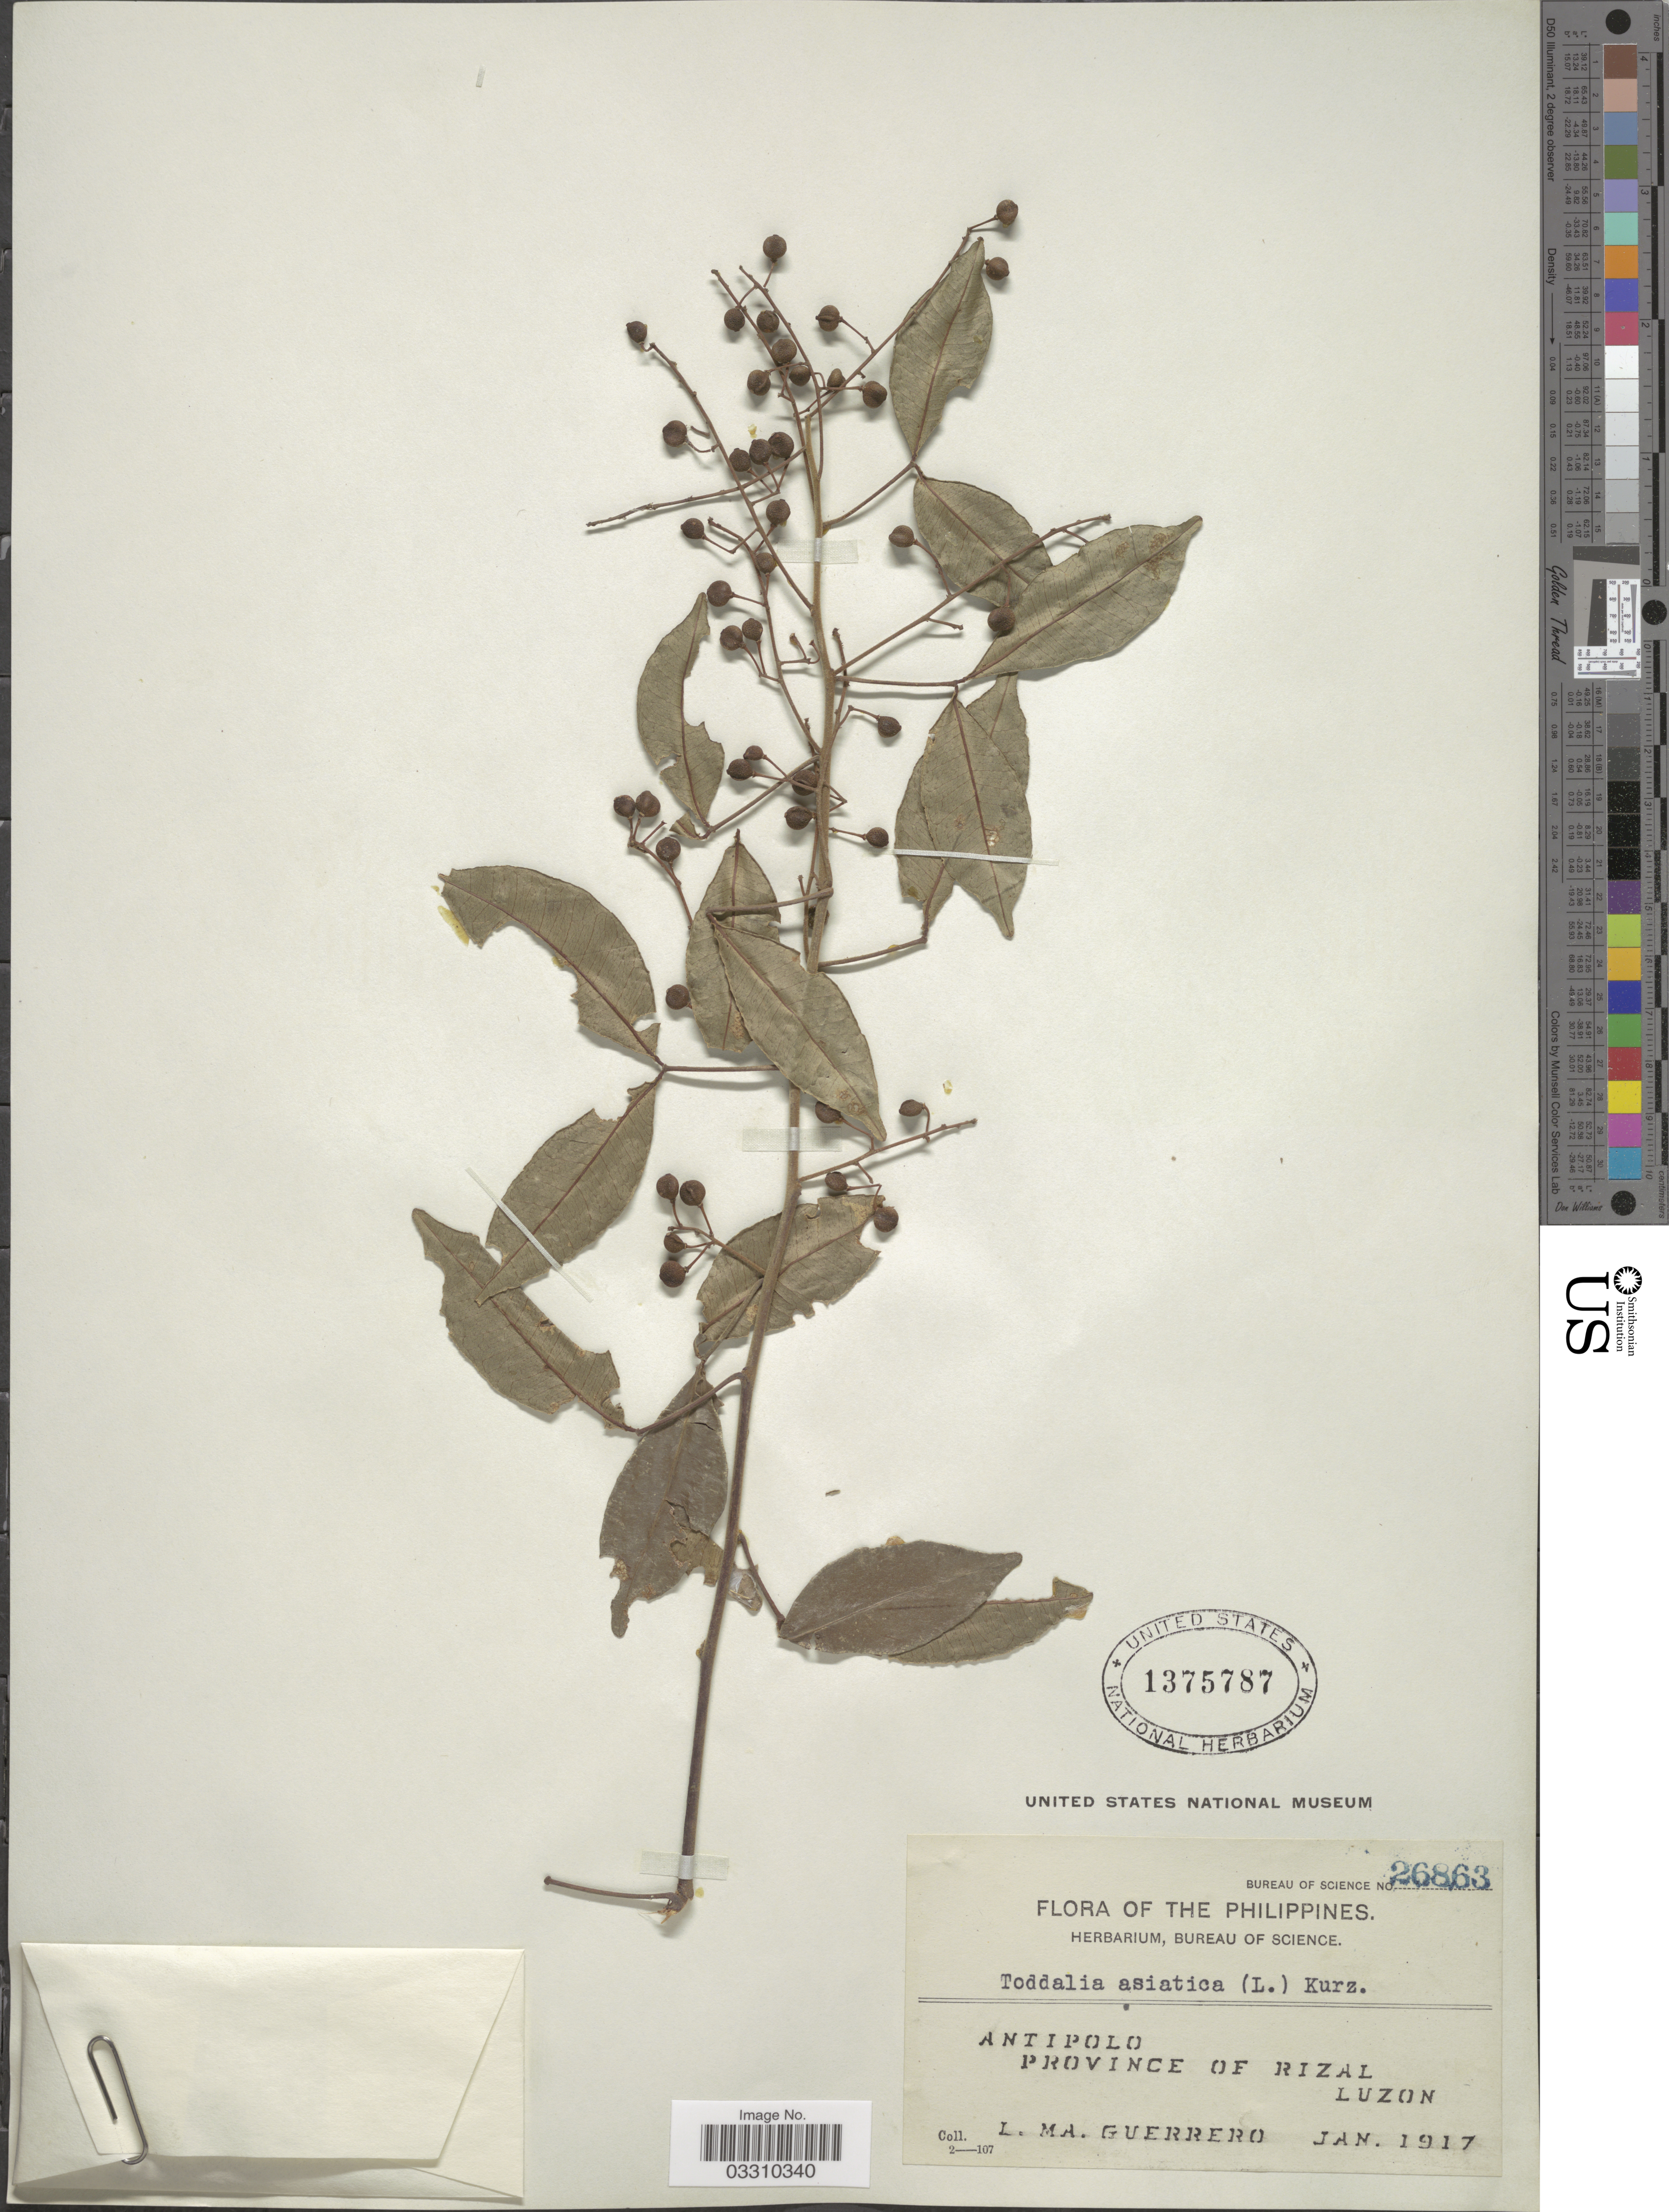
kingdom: Plantae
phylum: Tracheophyta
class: Magnoliopsida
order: Sapindales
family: Rutaceae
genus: Zanthoxylum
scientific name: Zanthoxylum asiaticum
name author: (L.) Appelhans et al.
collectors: L. Guerrero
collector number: Bureau of Science 26863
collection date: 1917-01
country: Philippines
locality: Antipolo. Province of Rizal, Luzon.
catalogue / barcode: US 1375787